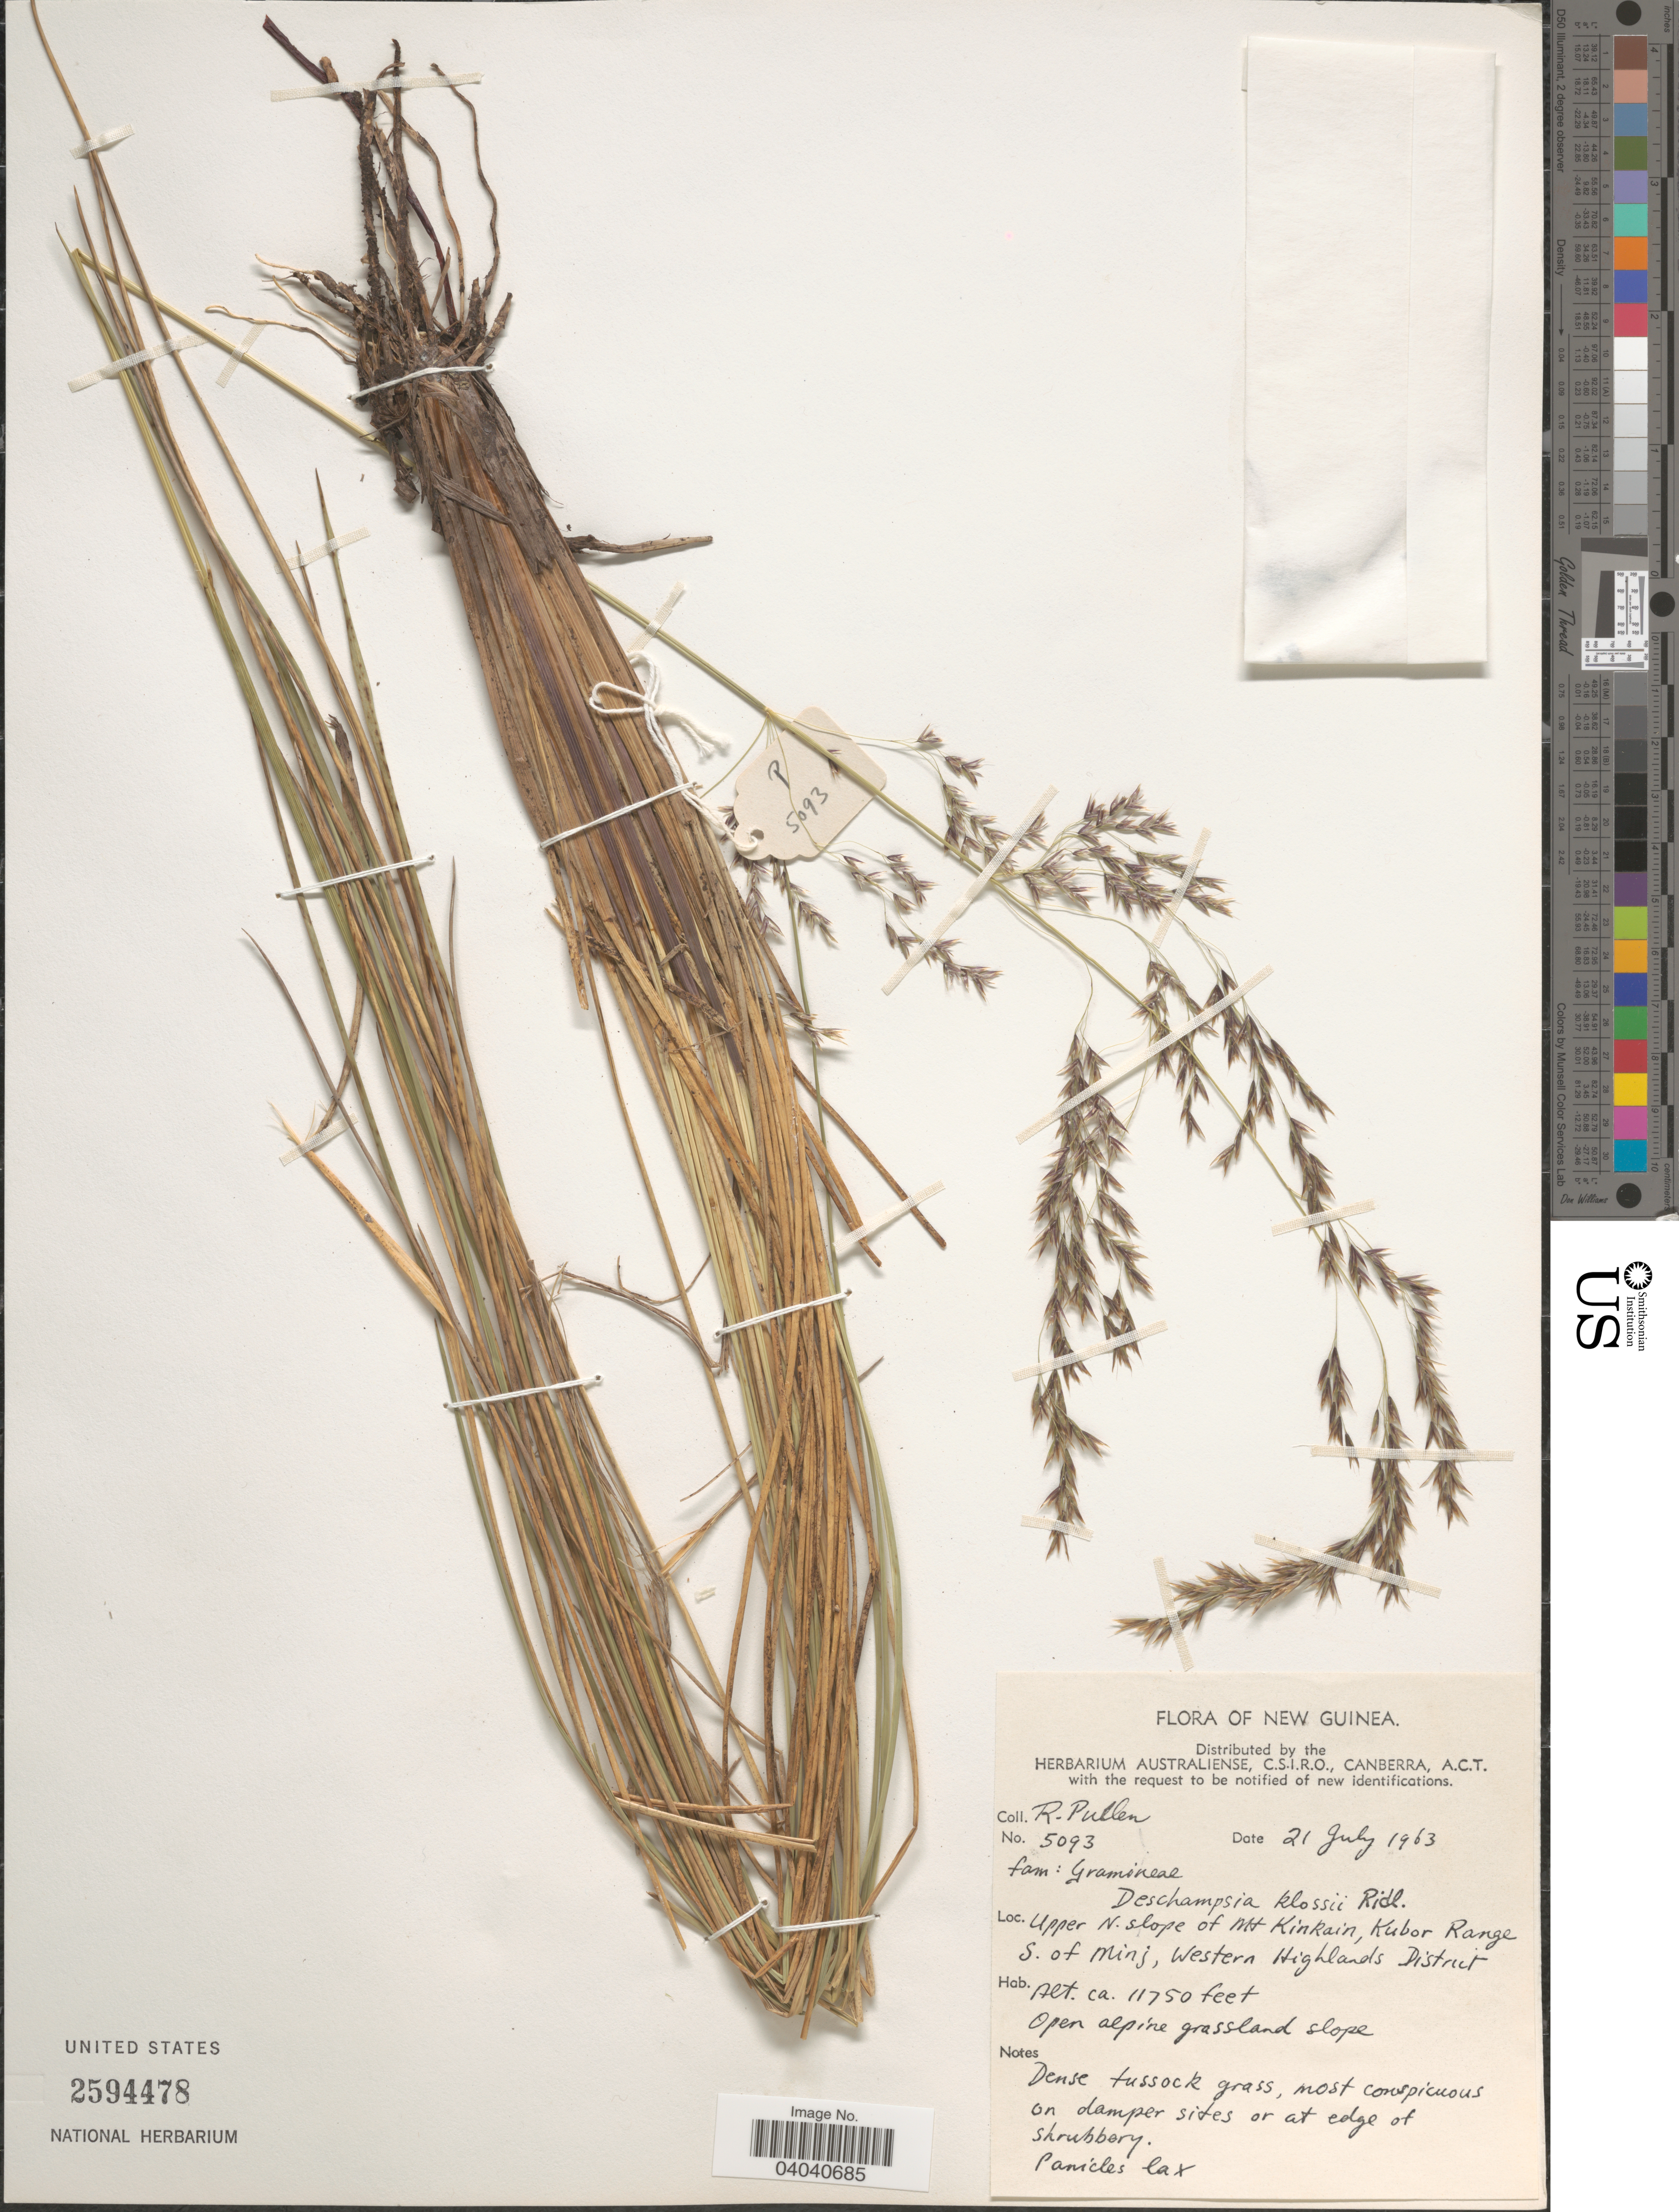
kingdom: Plantae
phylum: Tracheophyta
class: Liliopsida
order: Poales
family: Poaceae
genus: Deschampsia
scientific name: Deschampsia klossii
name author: Ridl.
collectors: R. Pullen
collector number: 5093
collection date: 1963-07-21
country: Papua New Guinea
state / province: Western Highlands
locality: New Guinea. Upper n. slope of Mt. Kinkain, Kubor Range S. of Minj, Western Highlands District. Open alpine grassland slope.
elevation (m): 3581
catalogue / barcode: US 2594478